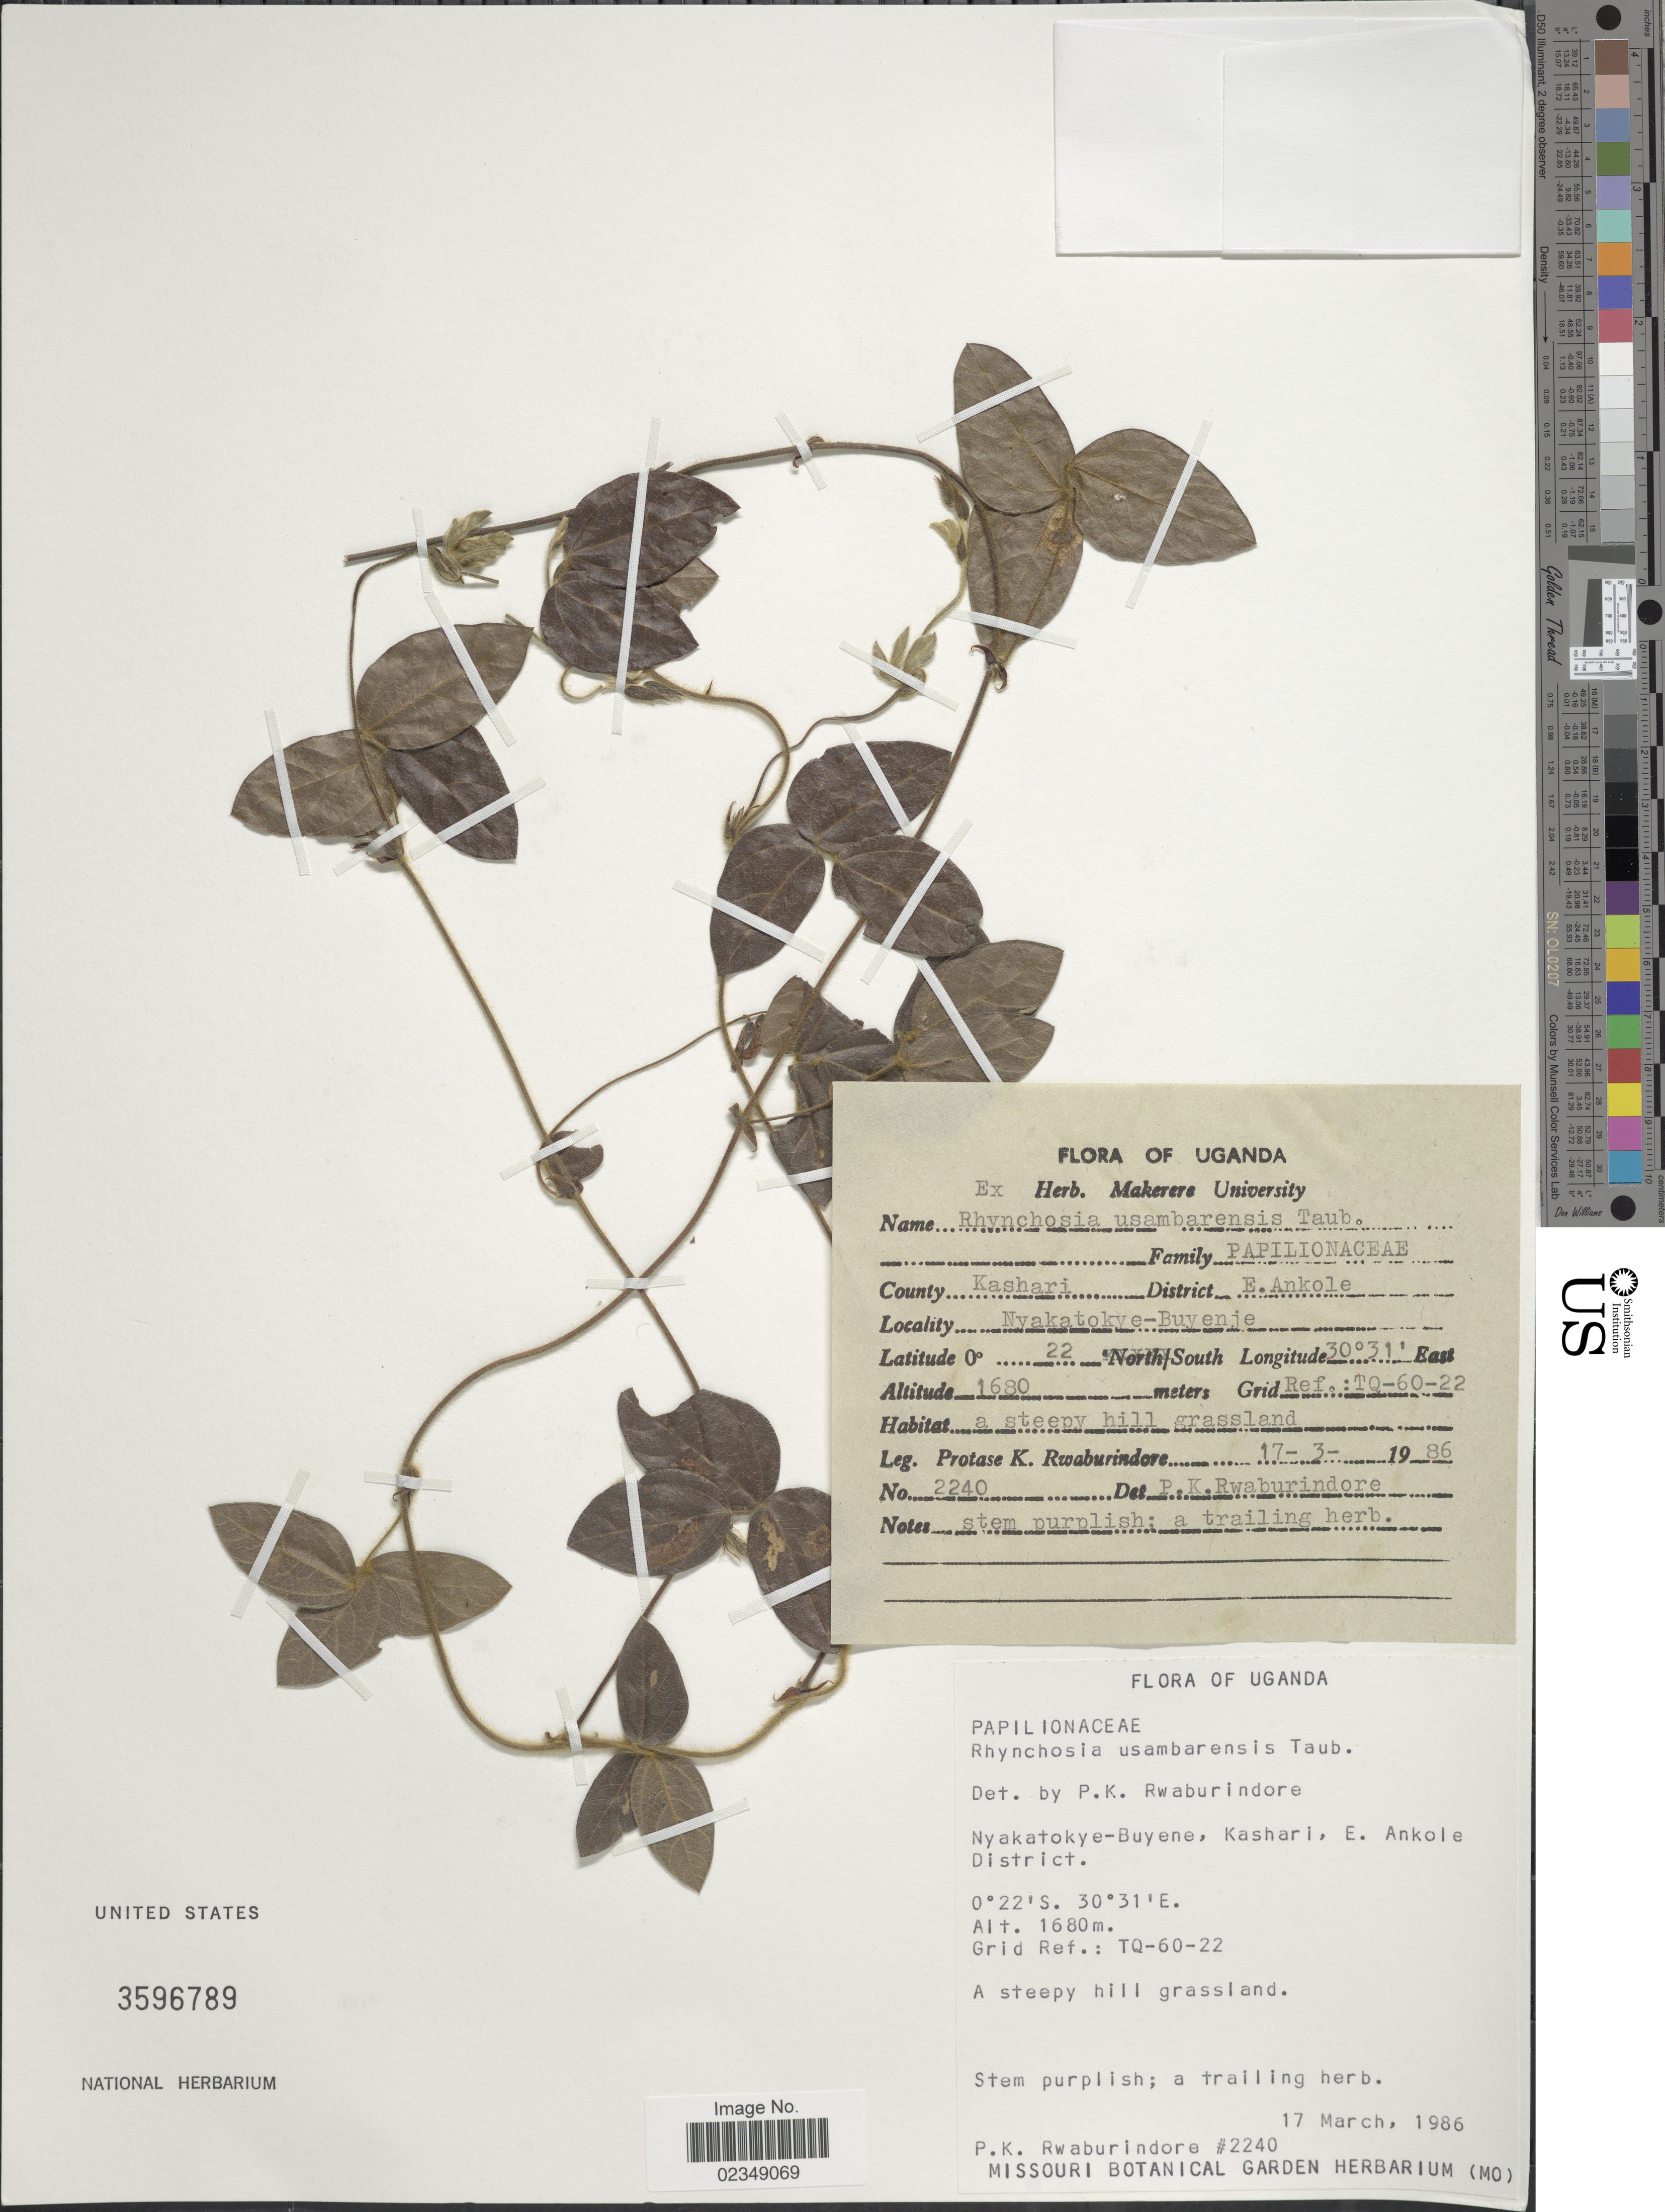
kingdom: Plantae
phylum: Tracheophyta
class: Magnoliopsida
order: Fabales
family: Fabaceae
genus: Rhynchosia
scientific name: Rhynchosia usambarensis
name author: Steud.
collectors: P. Rwaburindore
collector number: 2240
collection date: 1986-03-17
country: Uganda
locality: County Kashari, District E. Ankole, Nyakatokye-Buyenje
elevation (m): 1680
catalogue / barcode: US 3596789